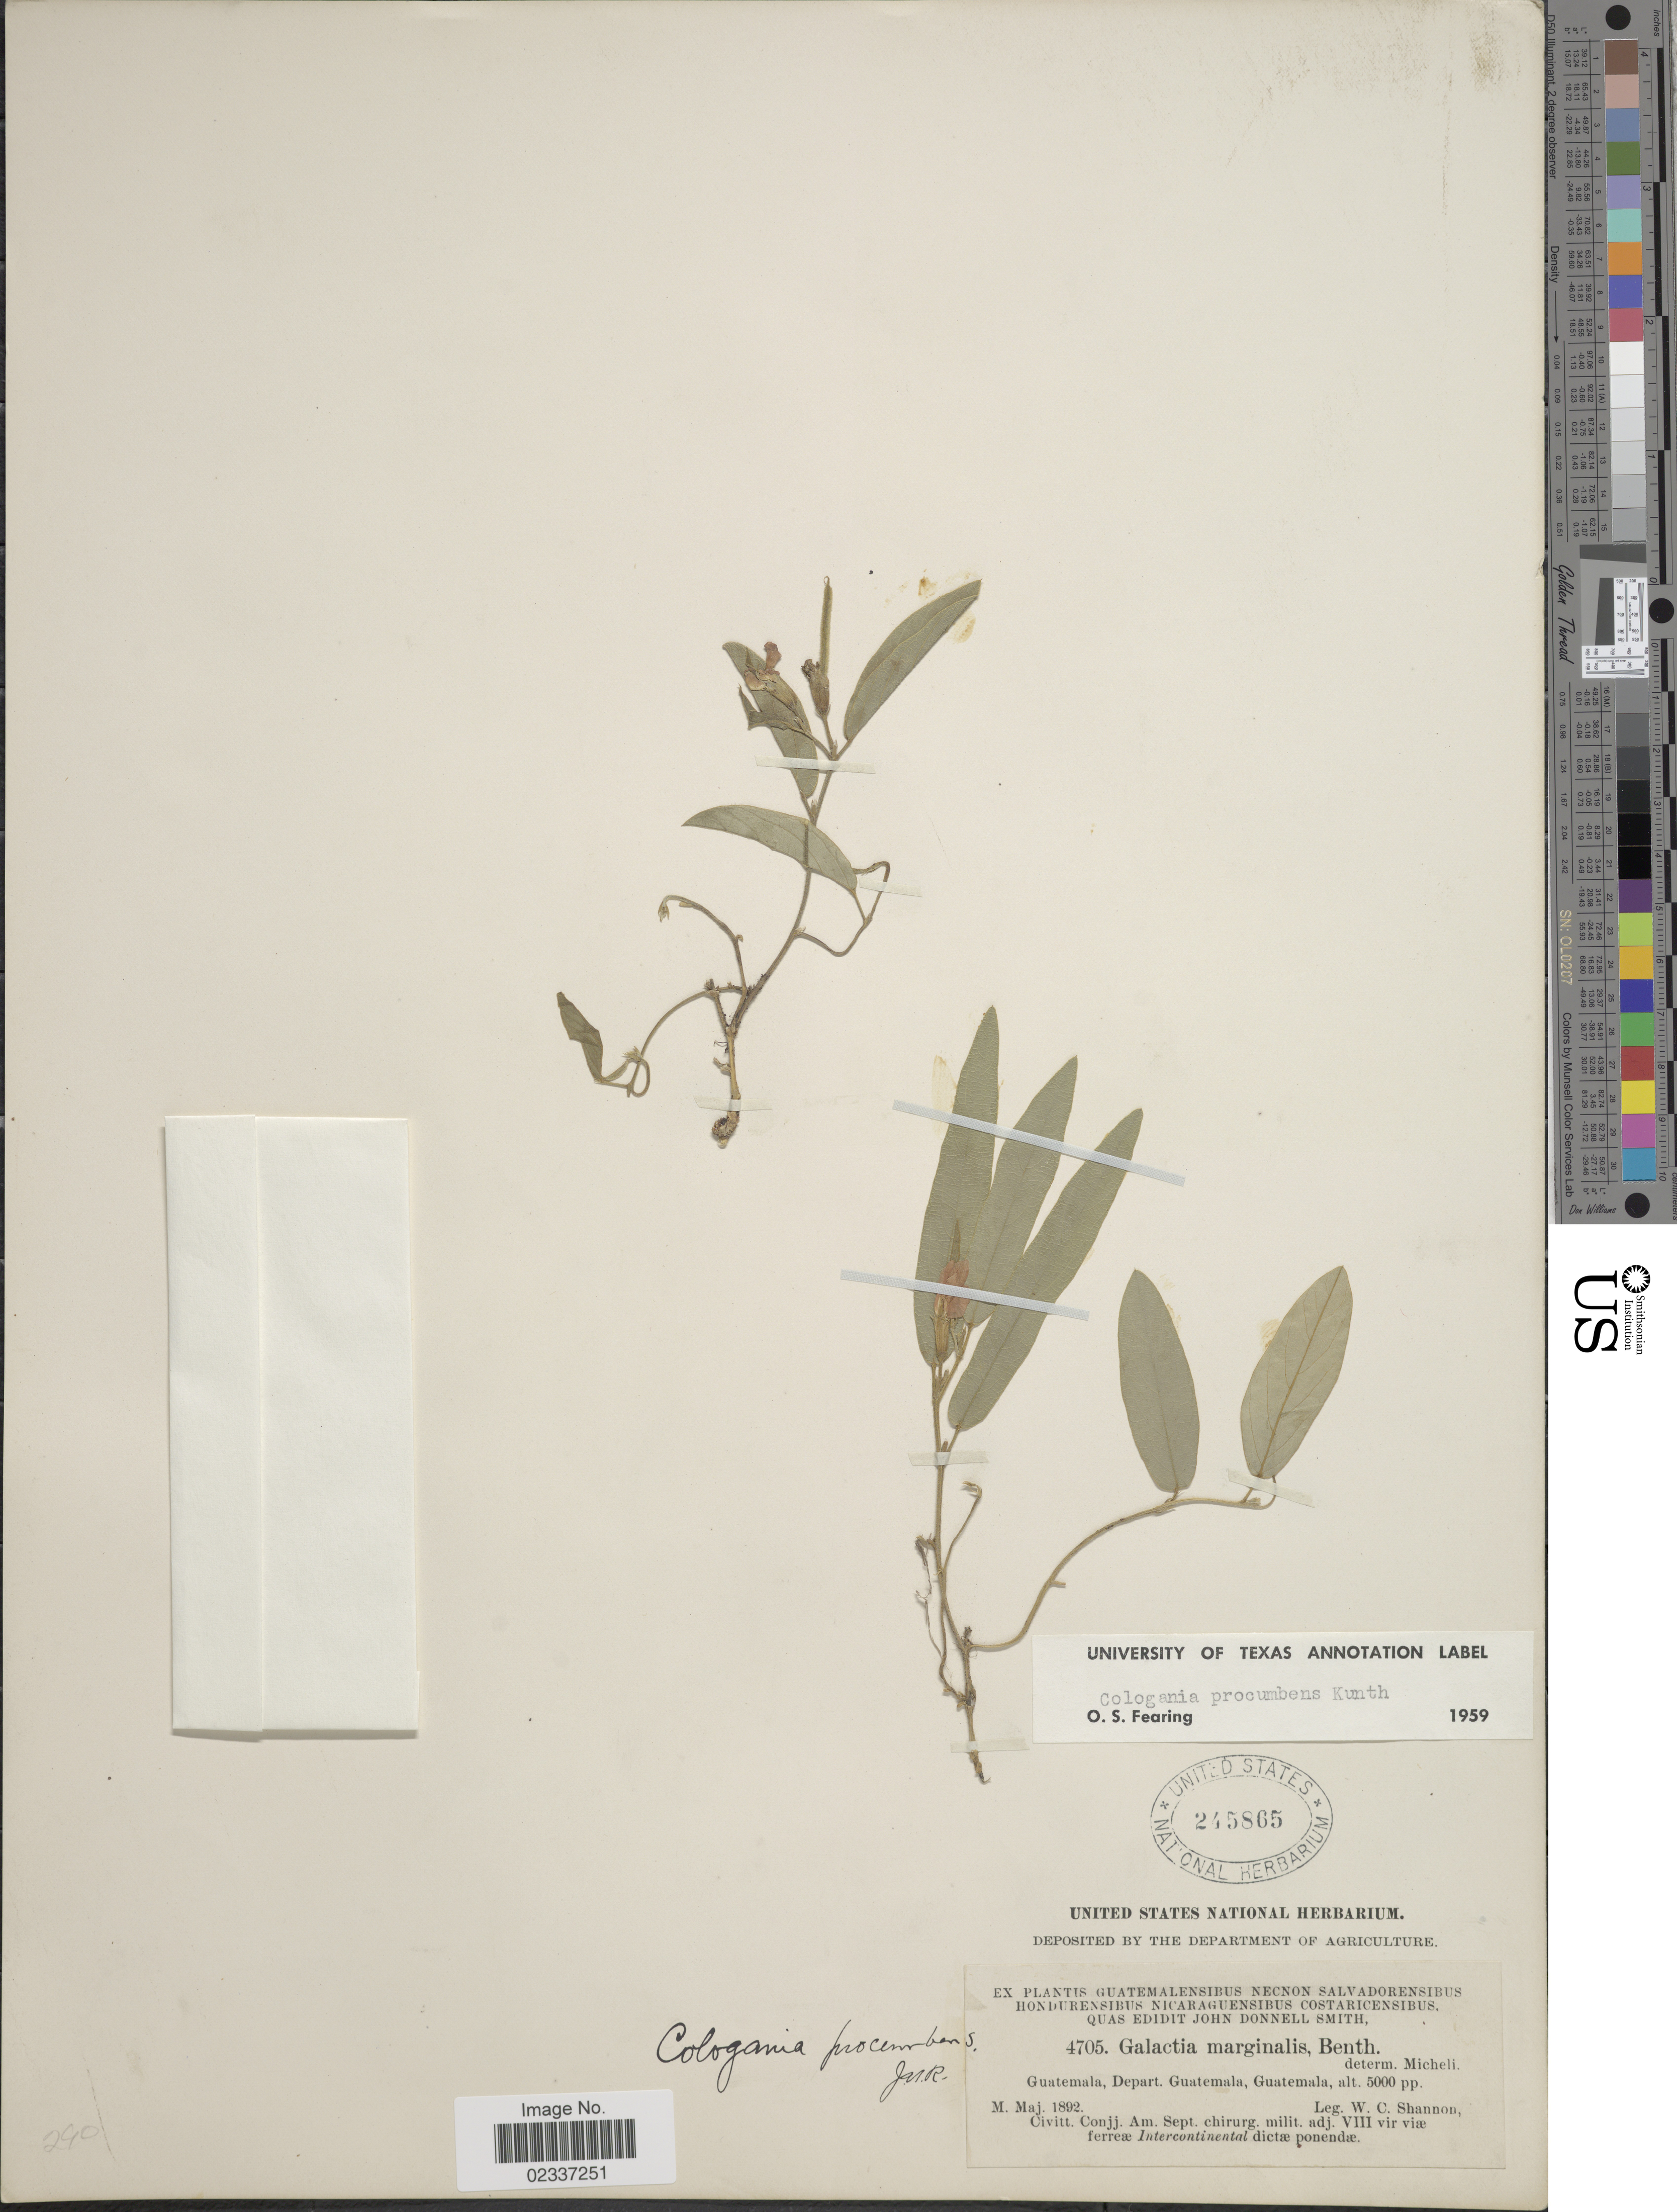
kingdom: Plantae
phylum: Tracheophyta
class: Magnoliopsida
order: Fabales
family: Fabaceae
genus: Cologania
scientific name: Cologania procumbens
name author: Kunth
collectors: W. C. Shannon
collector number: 4705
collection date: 1892-05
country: Guatemala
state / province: Guatemala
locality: Guatemala, Depart. Guatemala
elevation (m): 1524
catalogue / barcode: US 245865